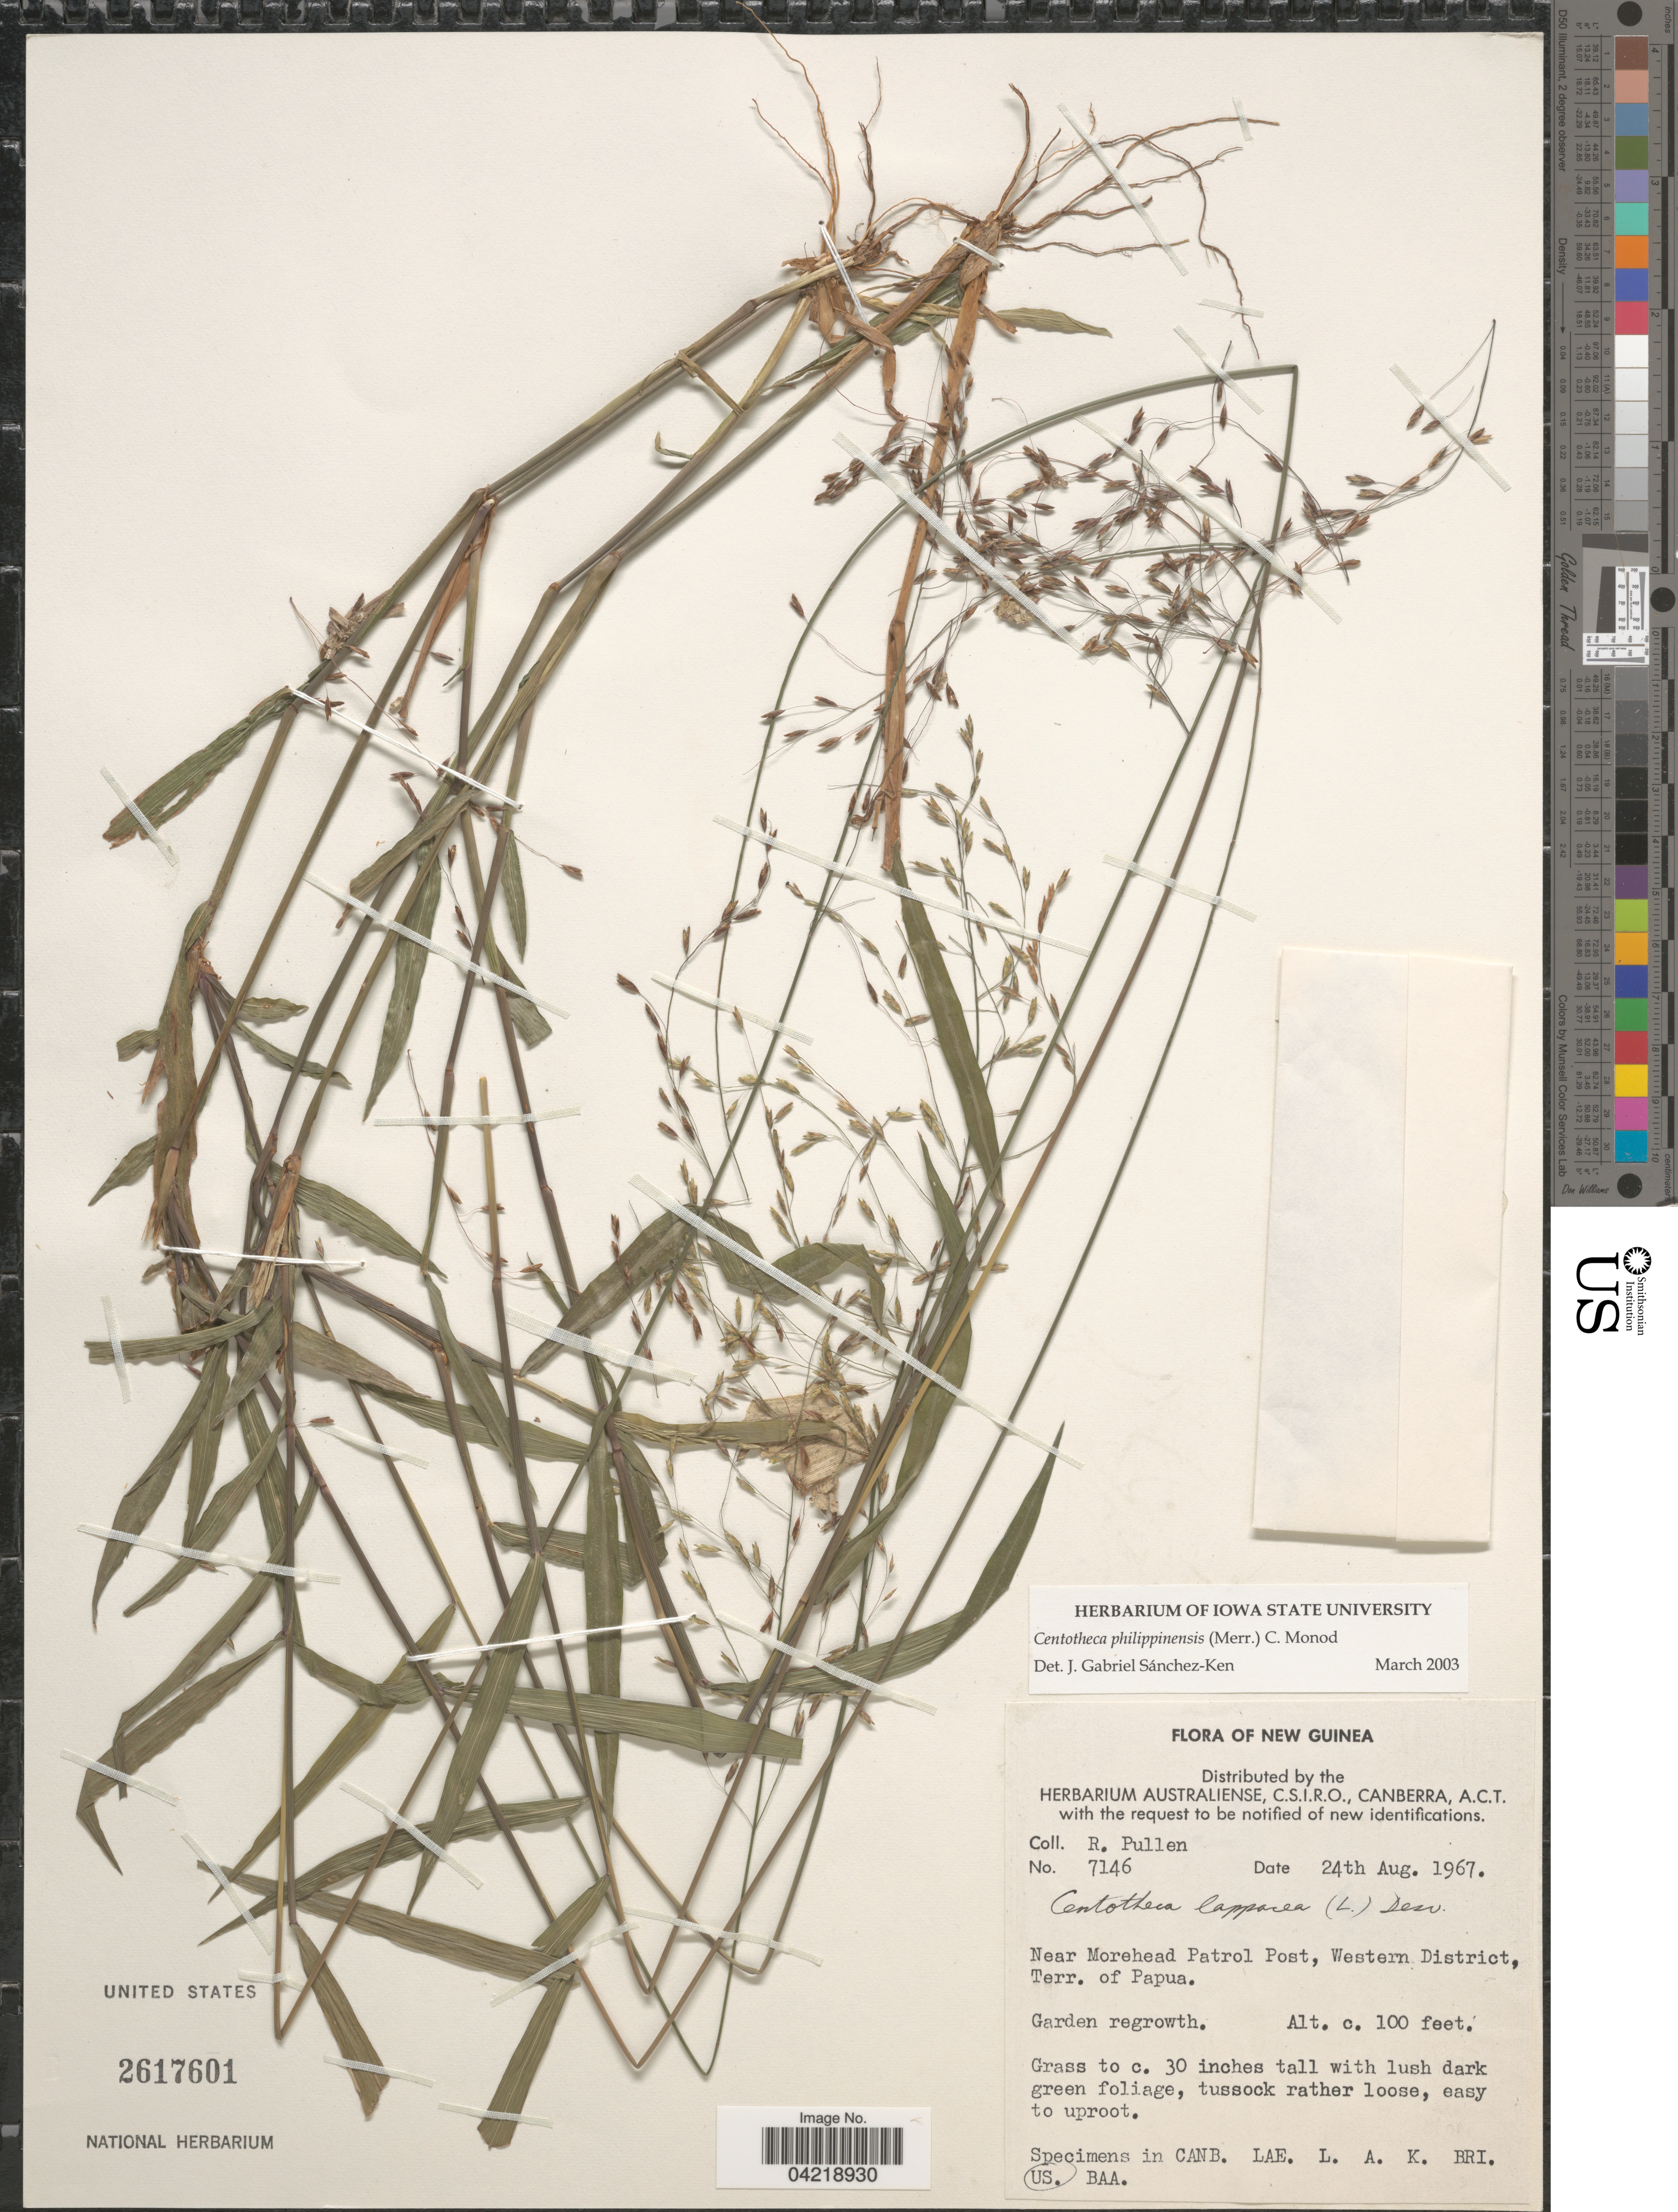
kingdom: Plantae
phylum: Tracheophyta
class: Liliopsida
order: Poales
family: Poaceae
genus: Centotheca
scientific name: Centotheca philippinensis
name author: (Merr.) C. Monod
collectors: R. Pullen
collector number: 7146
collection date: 1967-08-24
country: Papua New Guinea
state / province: Manus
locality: New Guinea. Near Morehead Patrol Post, Western District, Terr. of Papua.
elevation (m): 30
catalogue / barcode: US 2617601